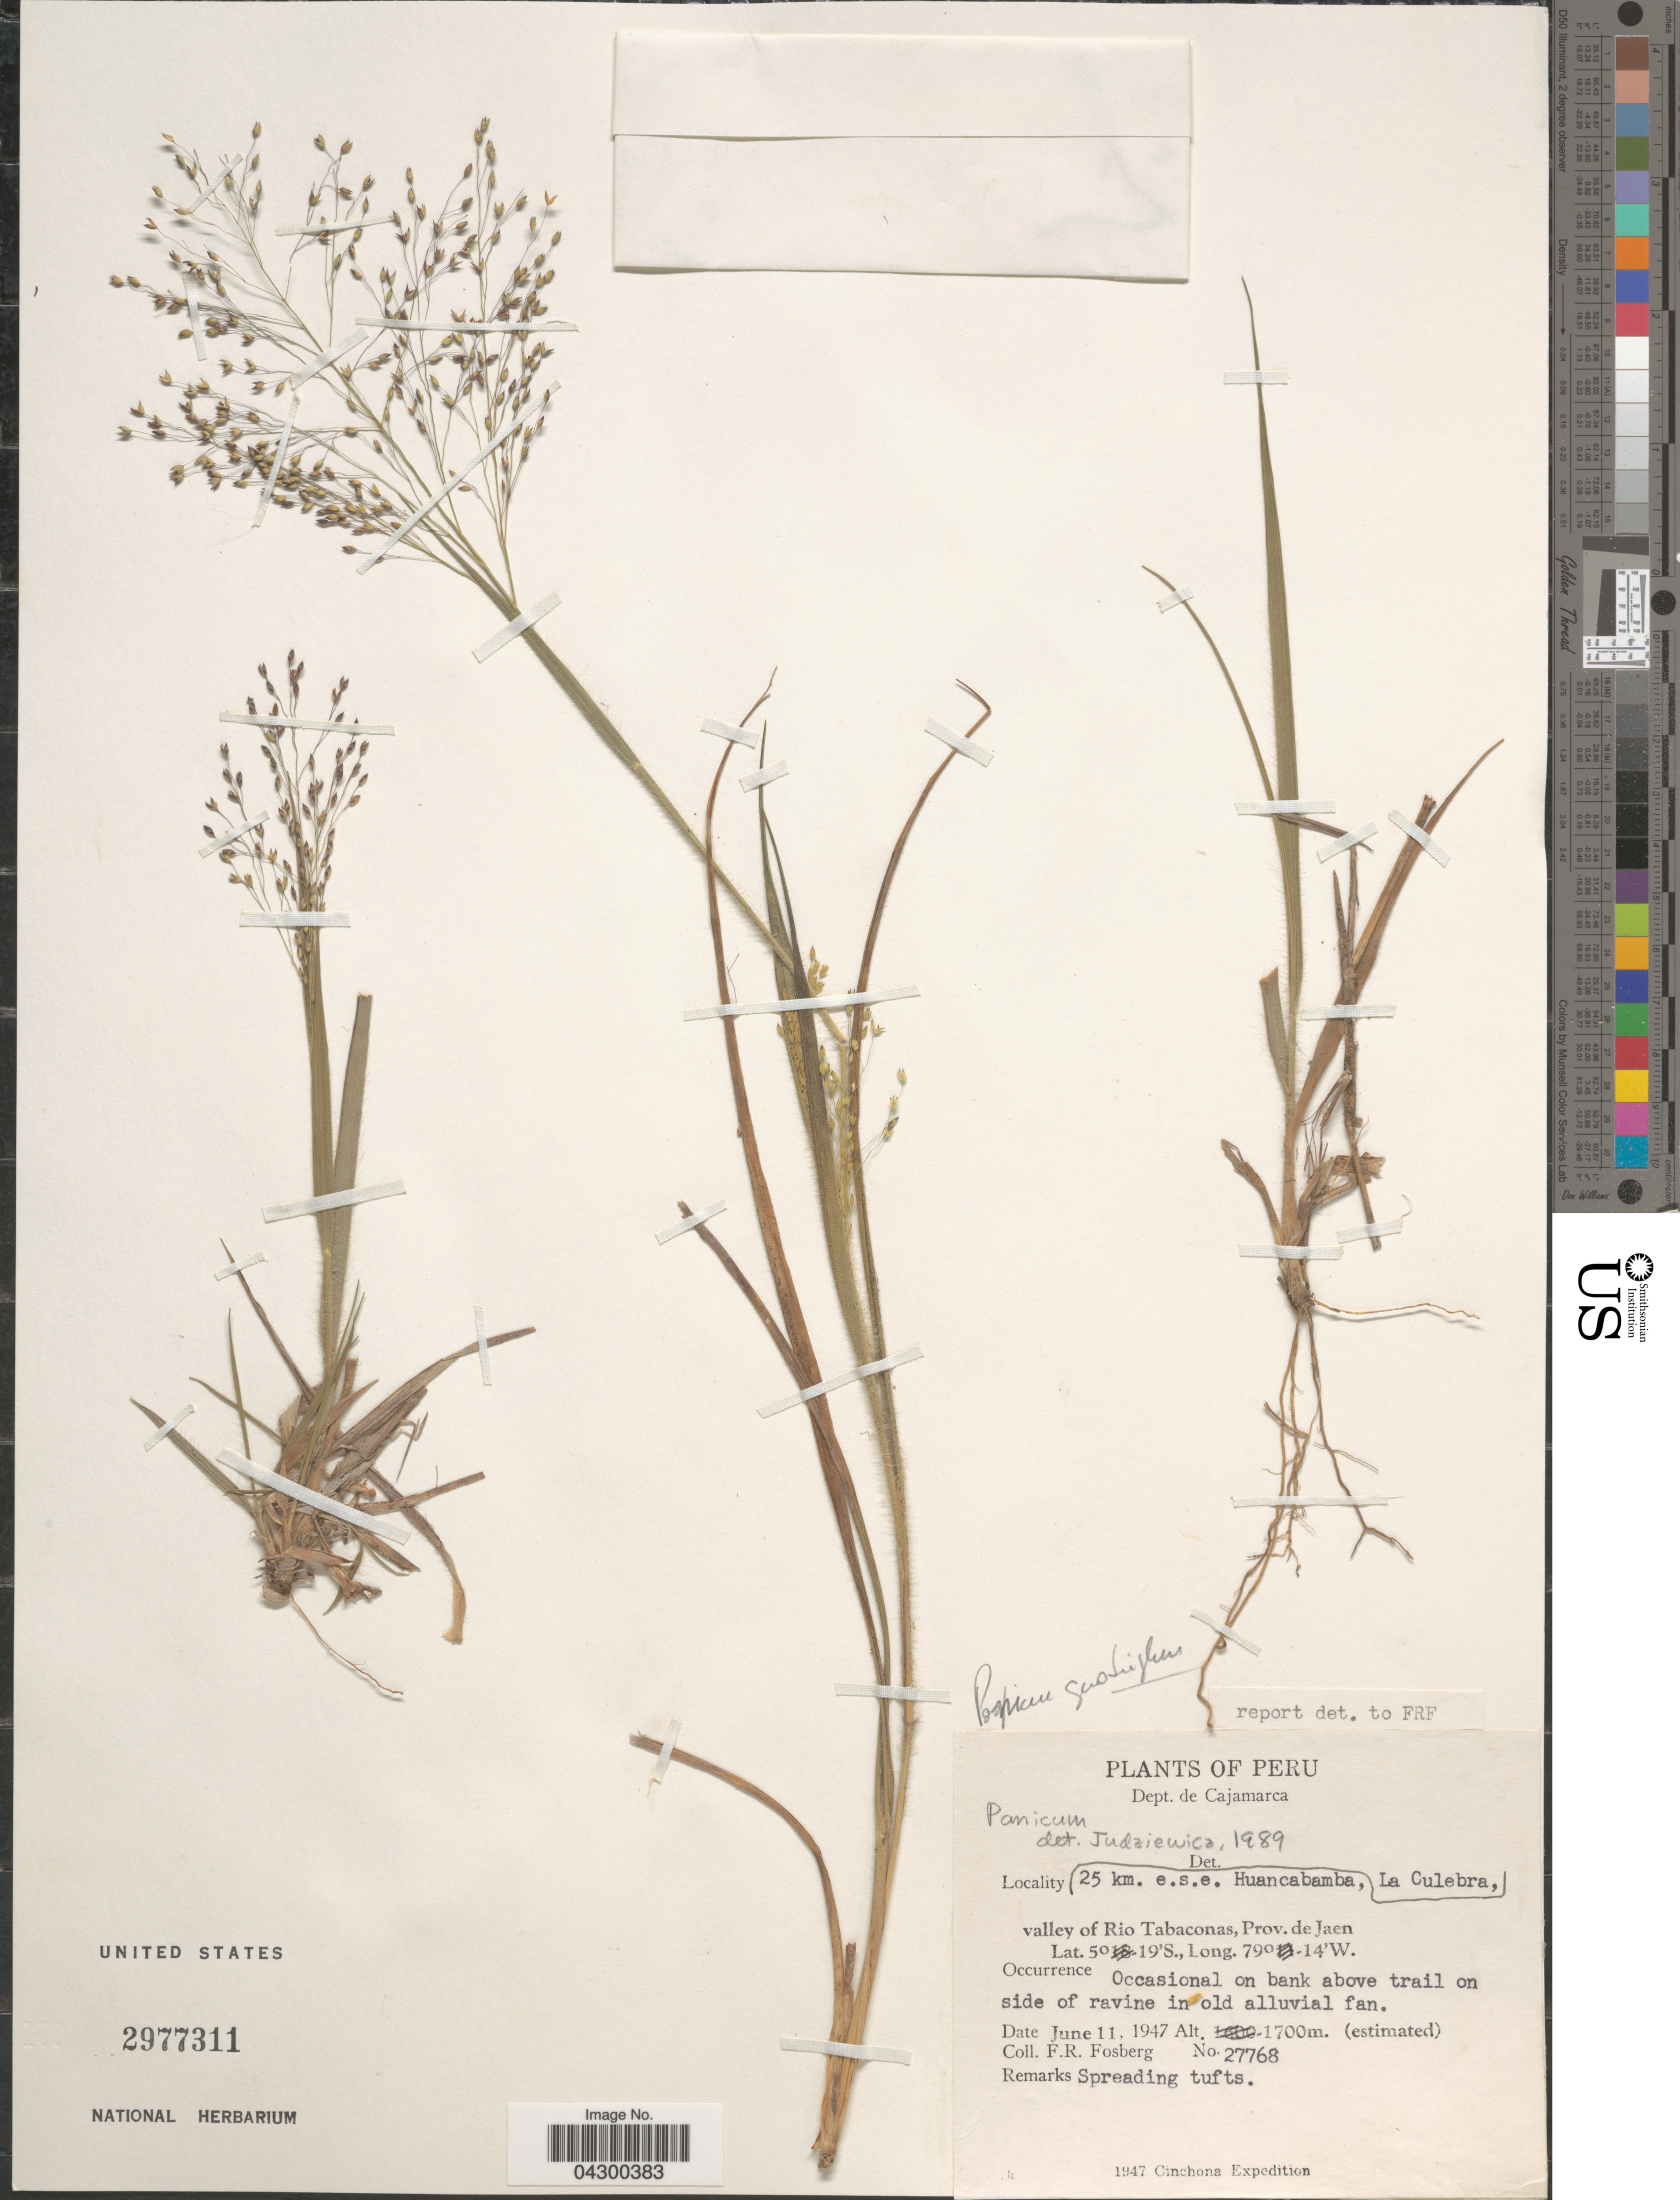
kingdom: Plantae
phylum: Tracheophyta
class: Liliopsida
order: Poales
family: Poaceae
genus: Panicum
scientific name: Panicum quadriglume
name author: (Döll) Hitchc.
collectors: F. R. Fosberg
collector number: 27768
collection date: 1947-06-11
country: Peru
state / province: Cajamarca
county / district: Jaén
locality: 25 km ESE Huancabamba, La Culebra, valley of Rio Tabaconas, Prov. de Jaen. Occasional on bank above trail on side of ravine in old alluvial fan. 1947 Cinchona Expedition.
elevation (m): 1700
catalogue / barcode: US 2977311